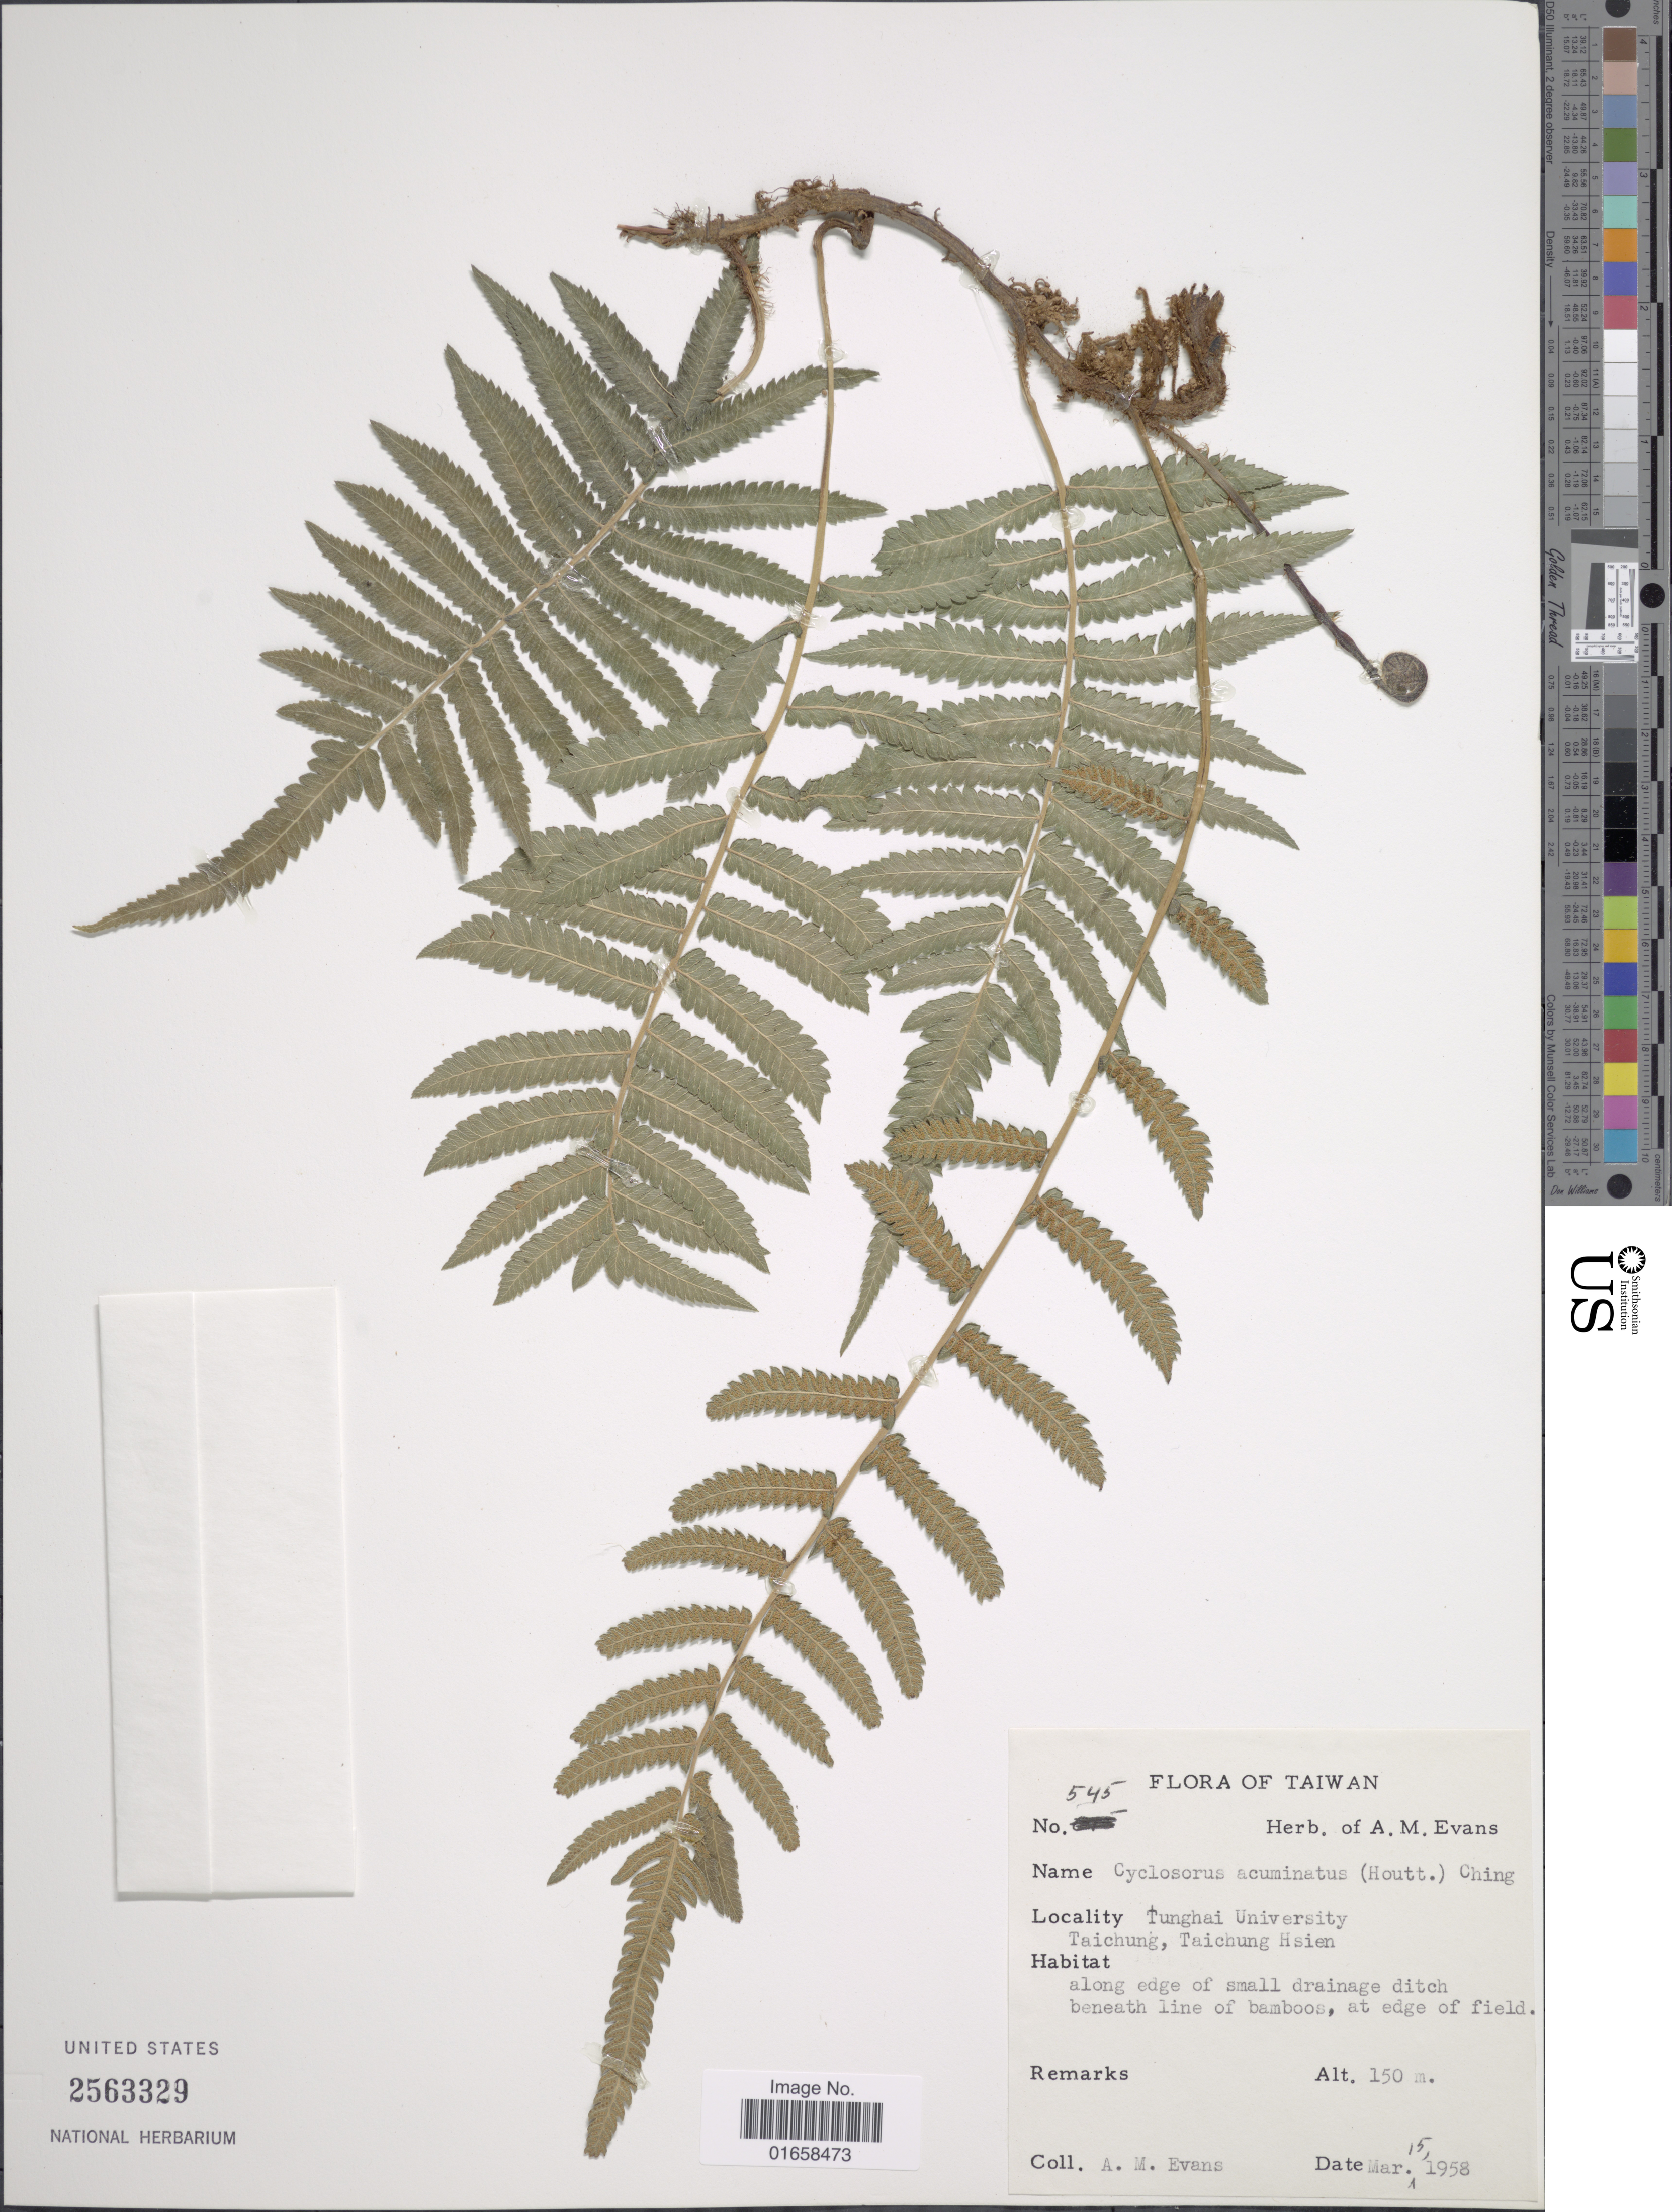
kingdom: Plantae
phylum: Tracheophyta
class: Polypodiopsida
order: Polypodiales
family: Thelypteridaceae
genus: Christella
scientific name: Christella acuminata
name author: (Houtt.) H. Lév.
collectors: A. M. Evans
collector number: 545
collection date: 1958-03-15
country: Taiwan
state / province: Taichung City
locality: Tunghai University, Taichung Taichung Hsien.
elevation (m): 150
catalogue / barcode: US 2563329